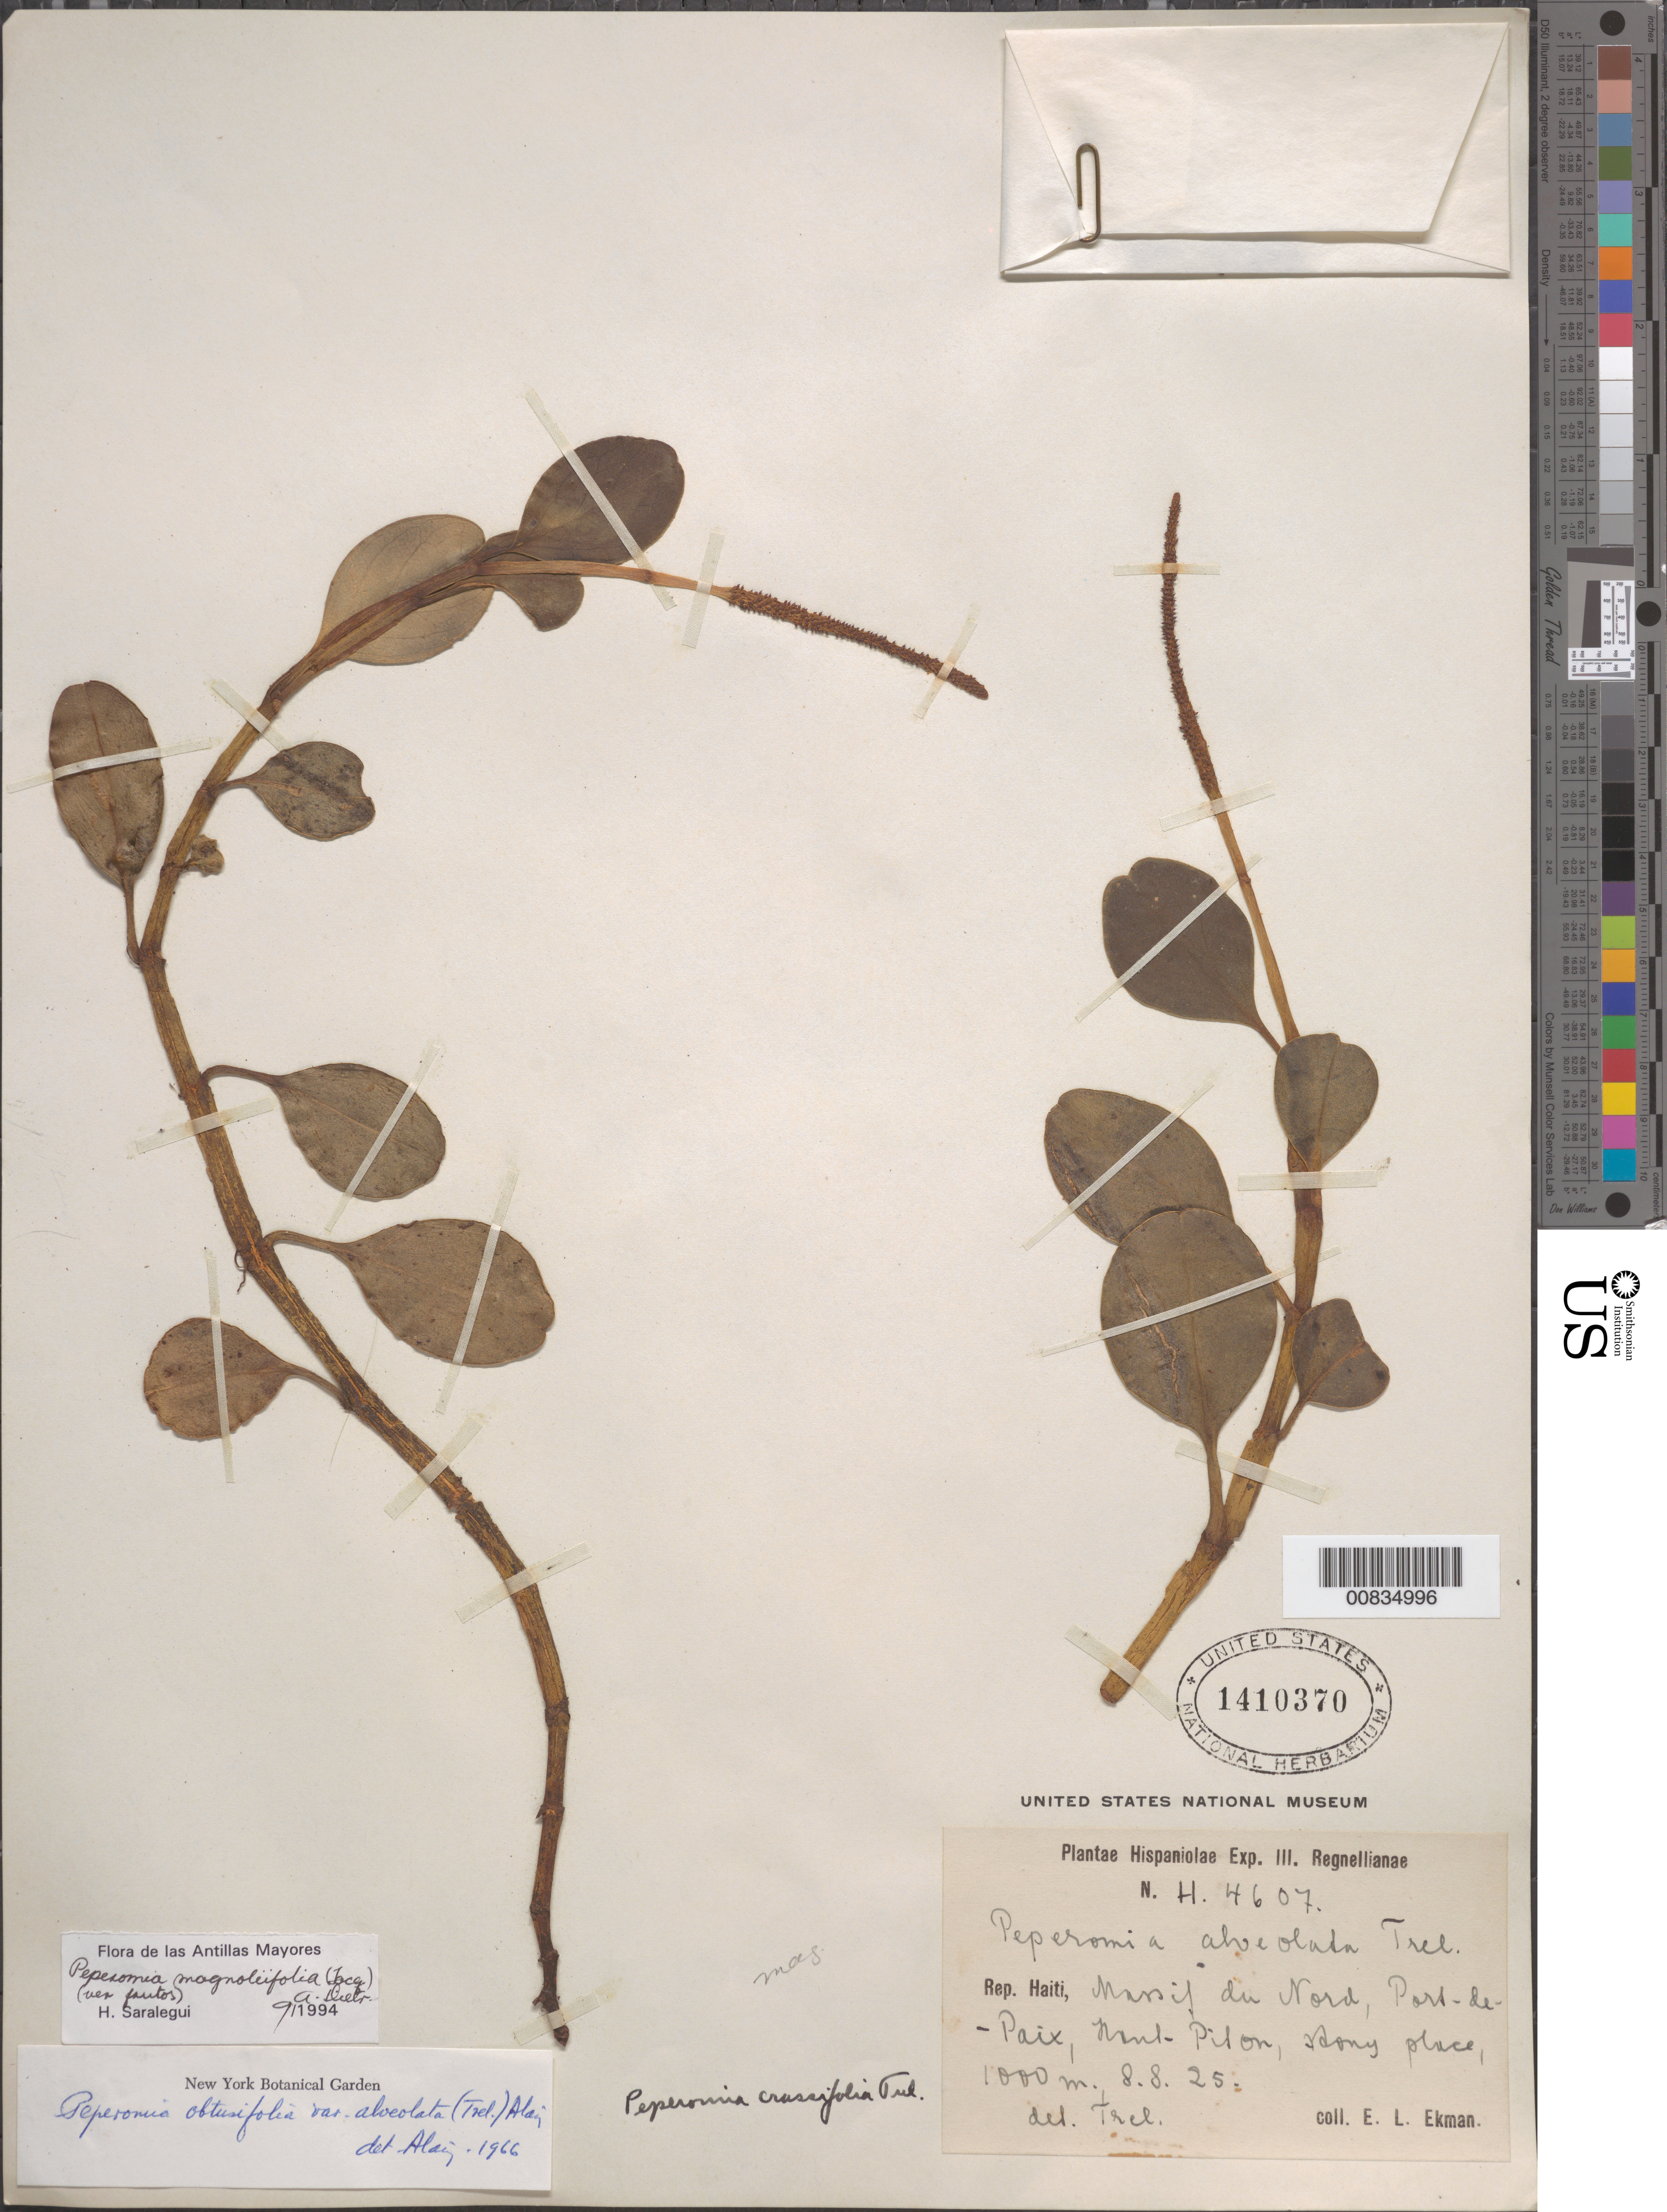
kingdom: Plantae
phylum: Tracheophyta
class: Magnoliopsida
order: Piperales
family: Piperaceae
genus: Peperomia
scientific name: Peperomia magnoliifolia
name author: (Jacq.) A. Dietr.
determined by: Saralegui Boza, H., (HAJB), Jardin Botanico Nacional (Habana)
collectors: E. L. Ekman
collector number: H 4607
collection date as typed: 08 Aug 1925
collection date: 1925-08-08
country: Haiti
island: Hispaniola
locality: Massif du Nord, Port-de-Paix, Mont-Piton.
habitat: Stony place.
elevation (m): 1000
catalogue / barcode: US 1410370